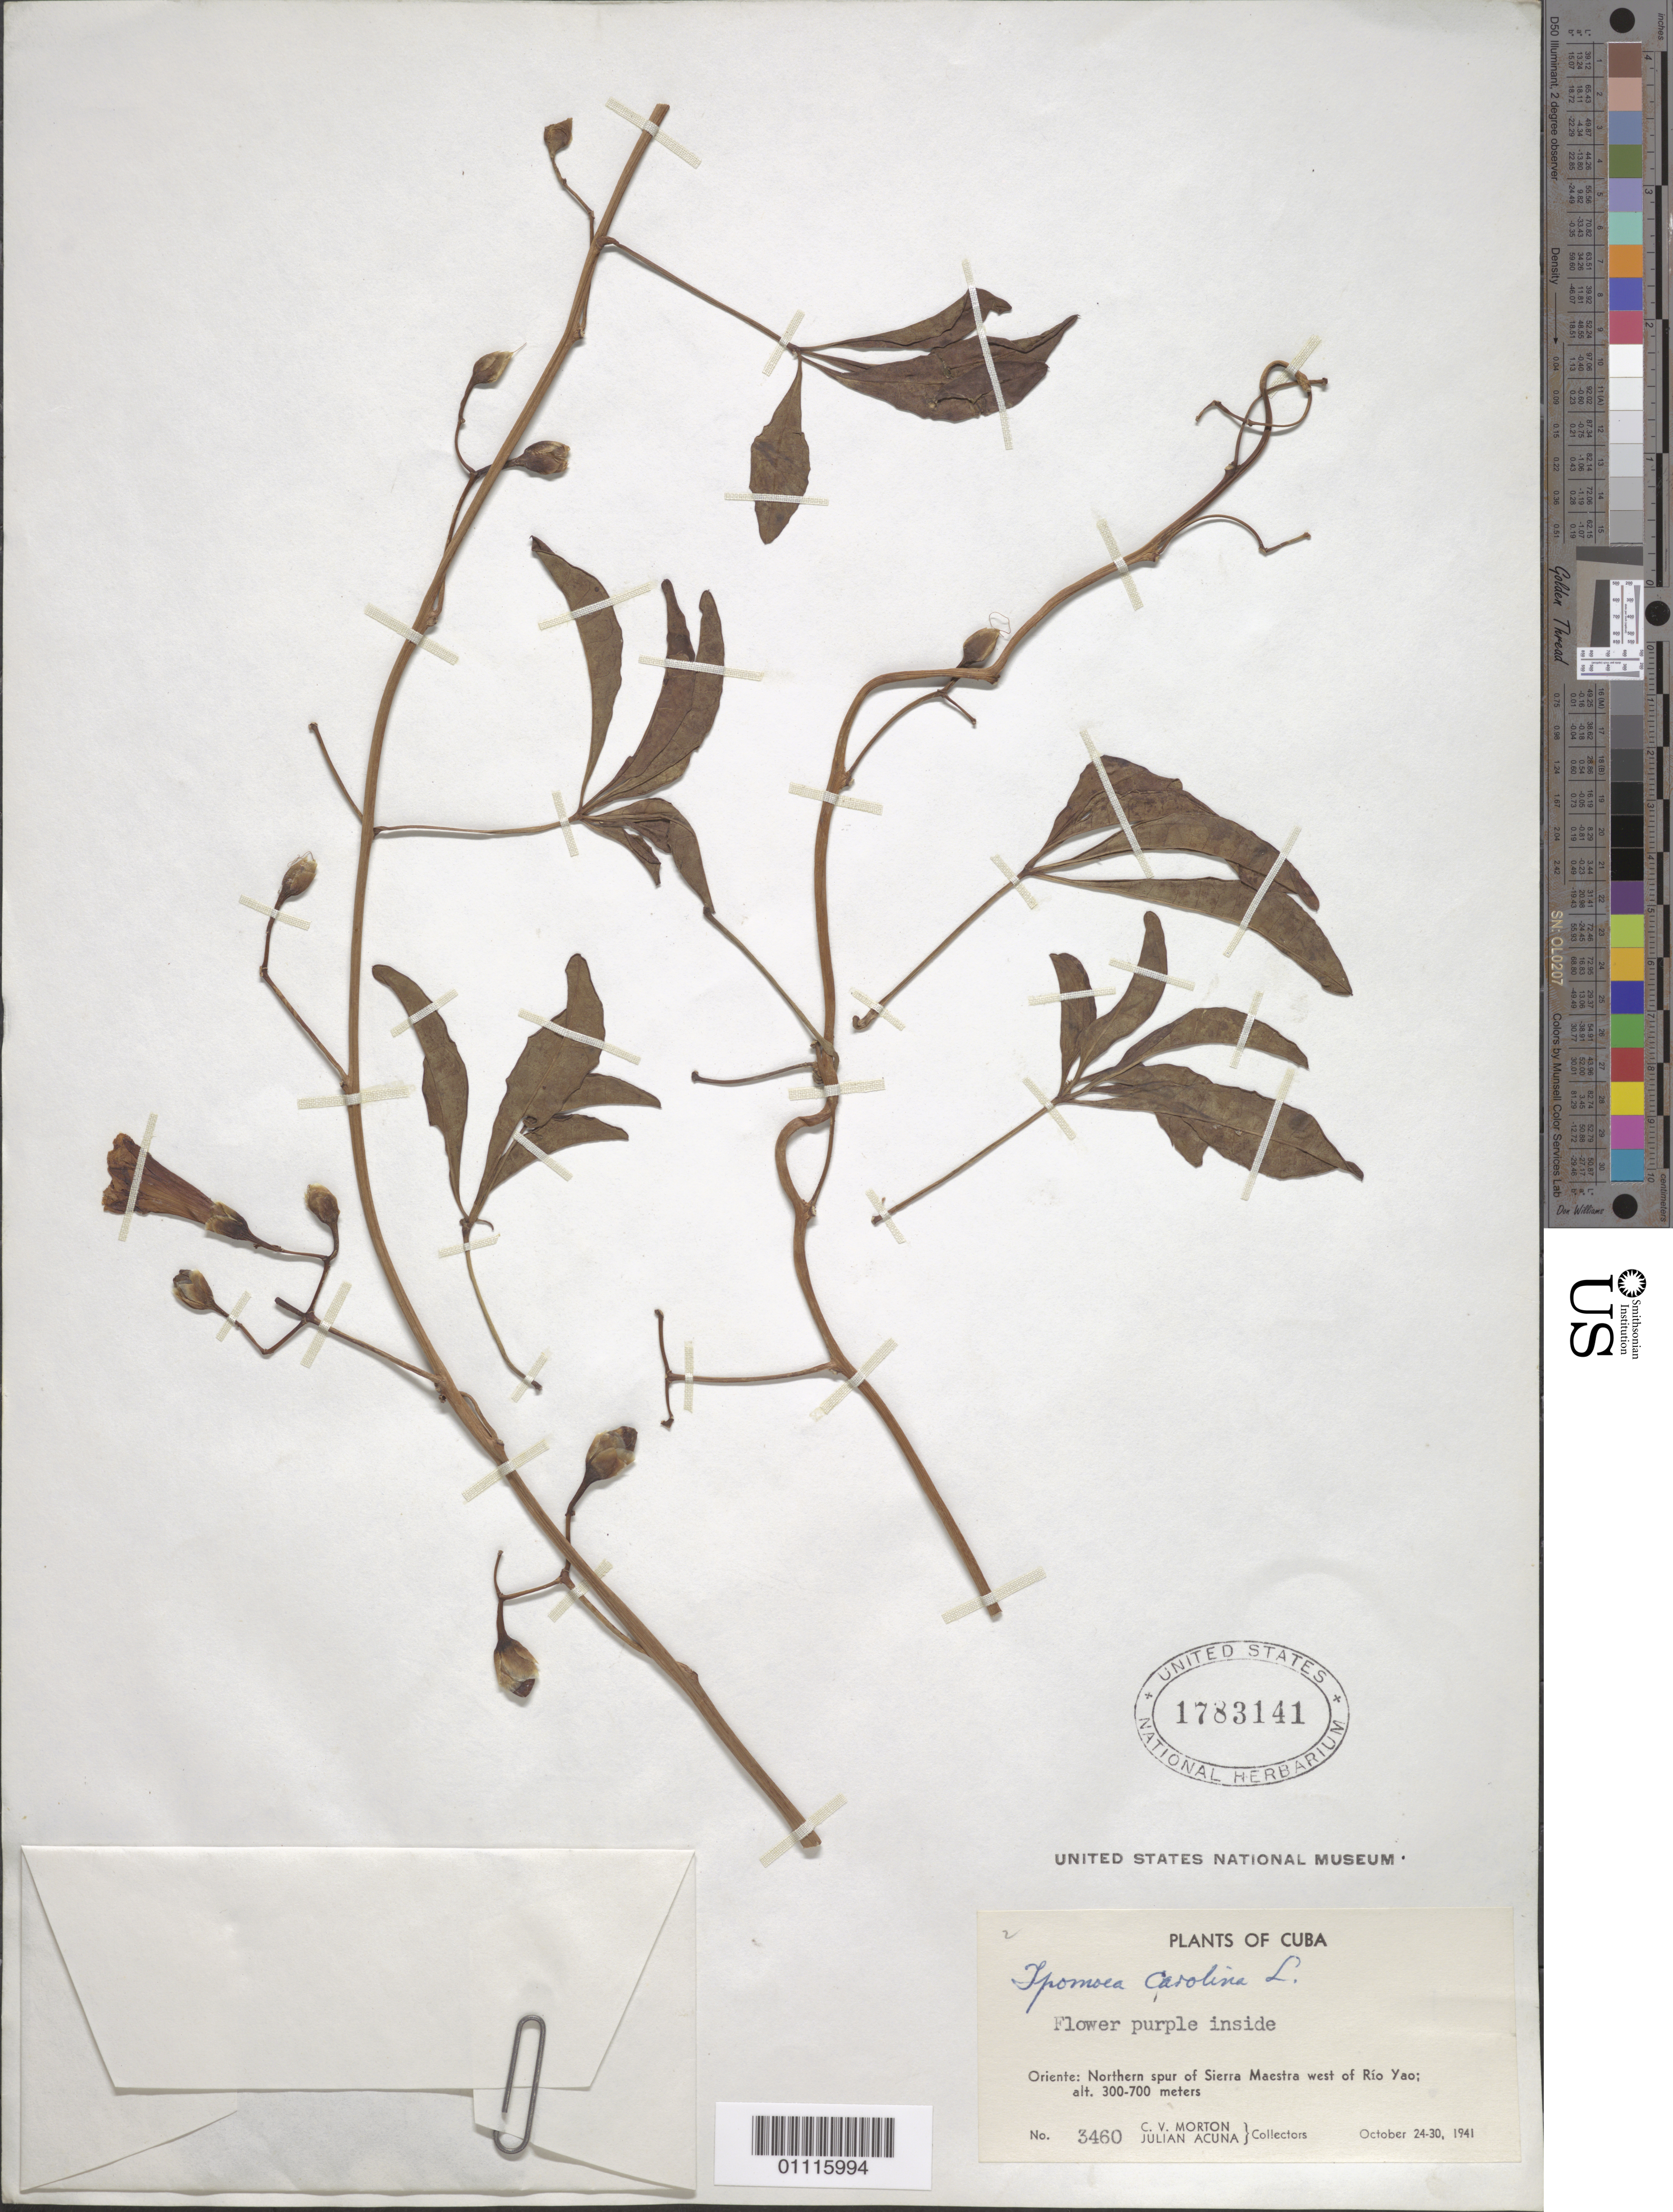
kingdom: Plantae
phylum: Tracheophyta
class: Magnoliopsida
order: Solanales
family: Convolvulaceae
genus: Ipomoea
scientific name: Ipomoea carolina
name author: L.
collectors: C. V. Morton & J. Acuña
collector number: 3460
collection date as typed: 24 Oct 1941 to 24 Oct 1941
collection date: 1941-10-24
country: Cuba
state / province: Santiago de Cuba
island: Cuba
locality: Northern spur of Sierra Maestra W of Rio Yao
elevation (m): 300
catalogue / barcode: US 1783141